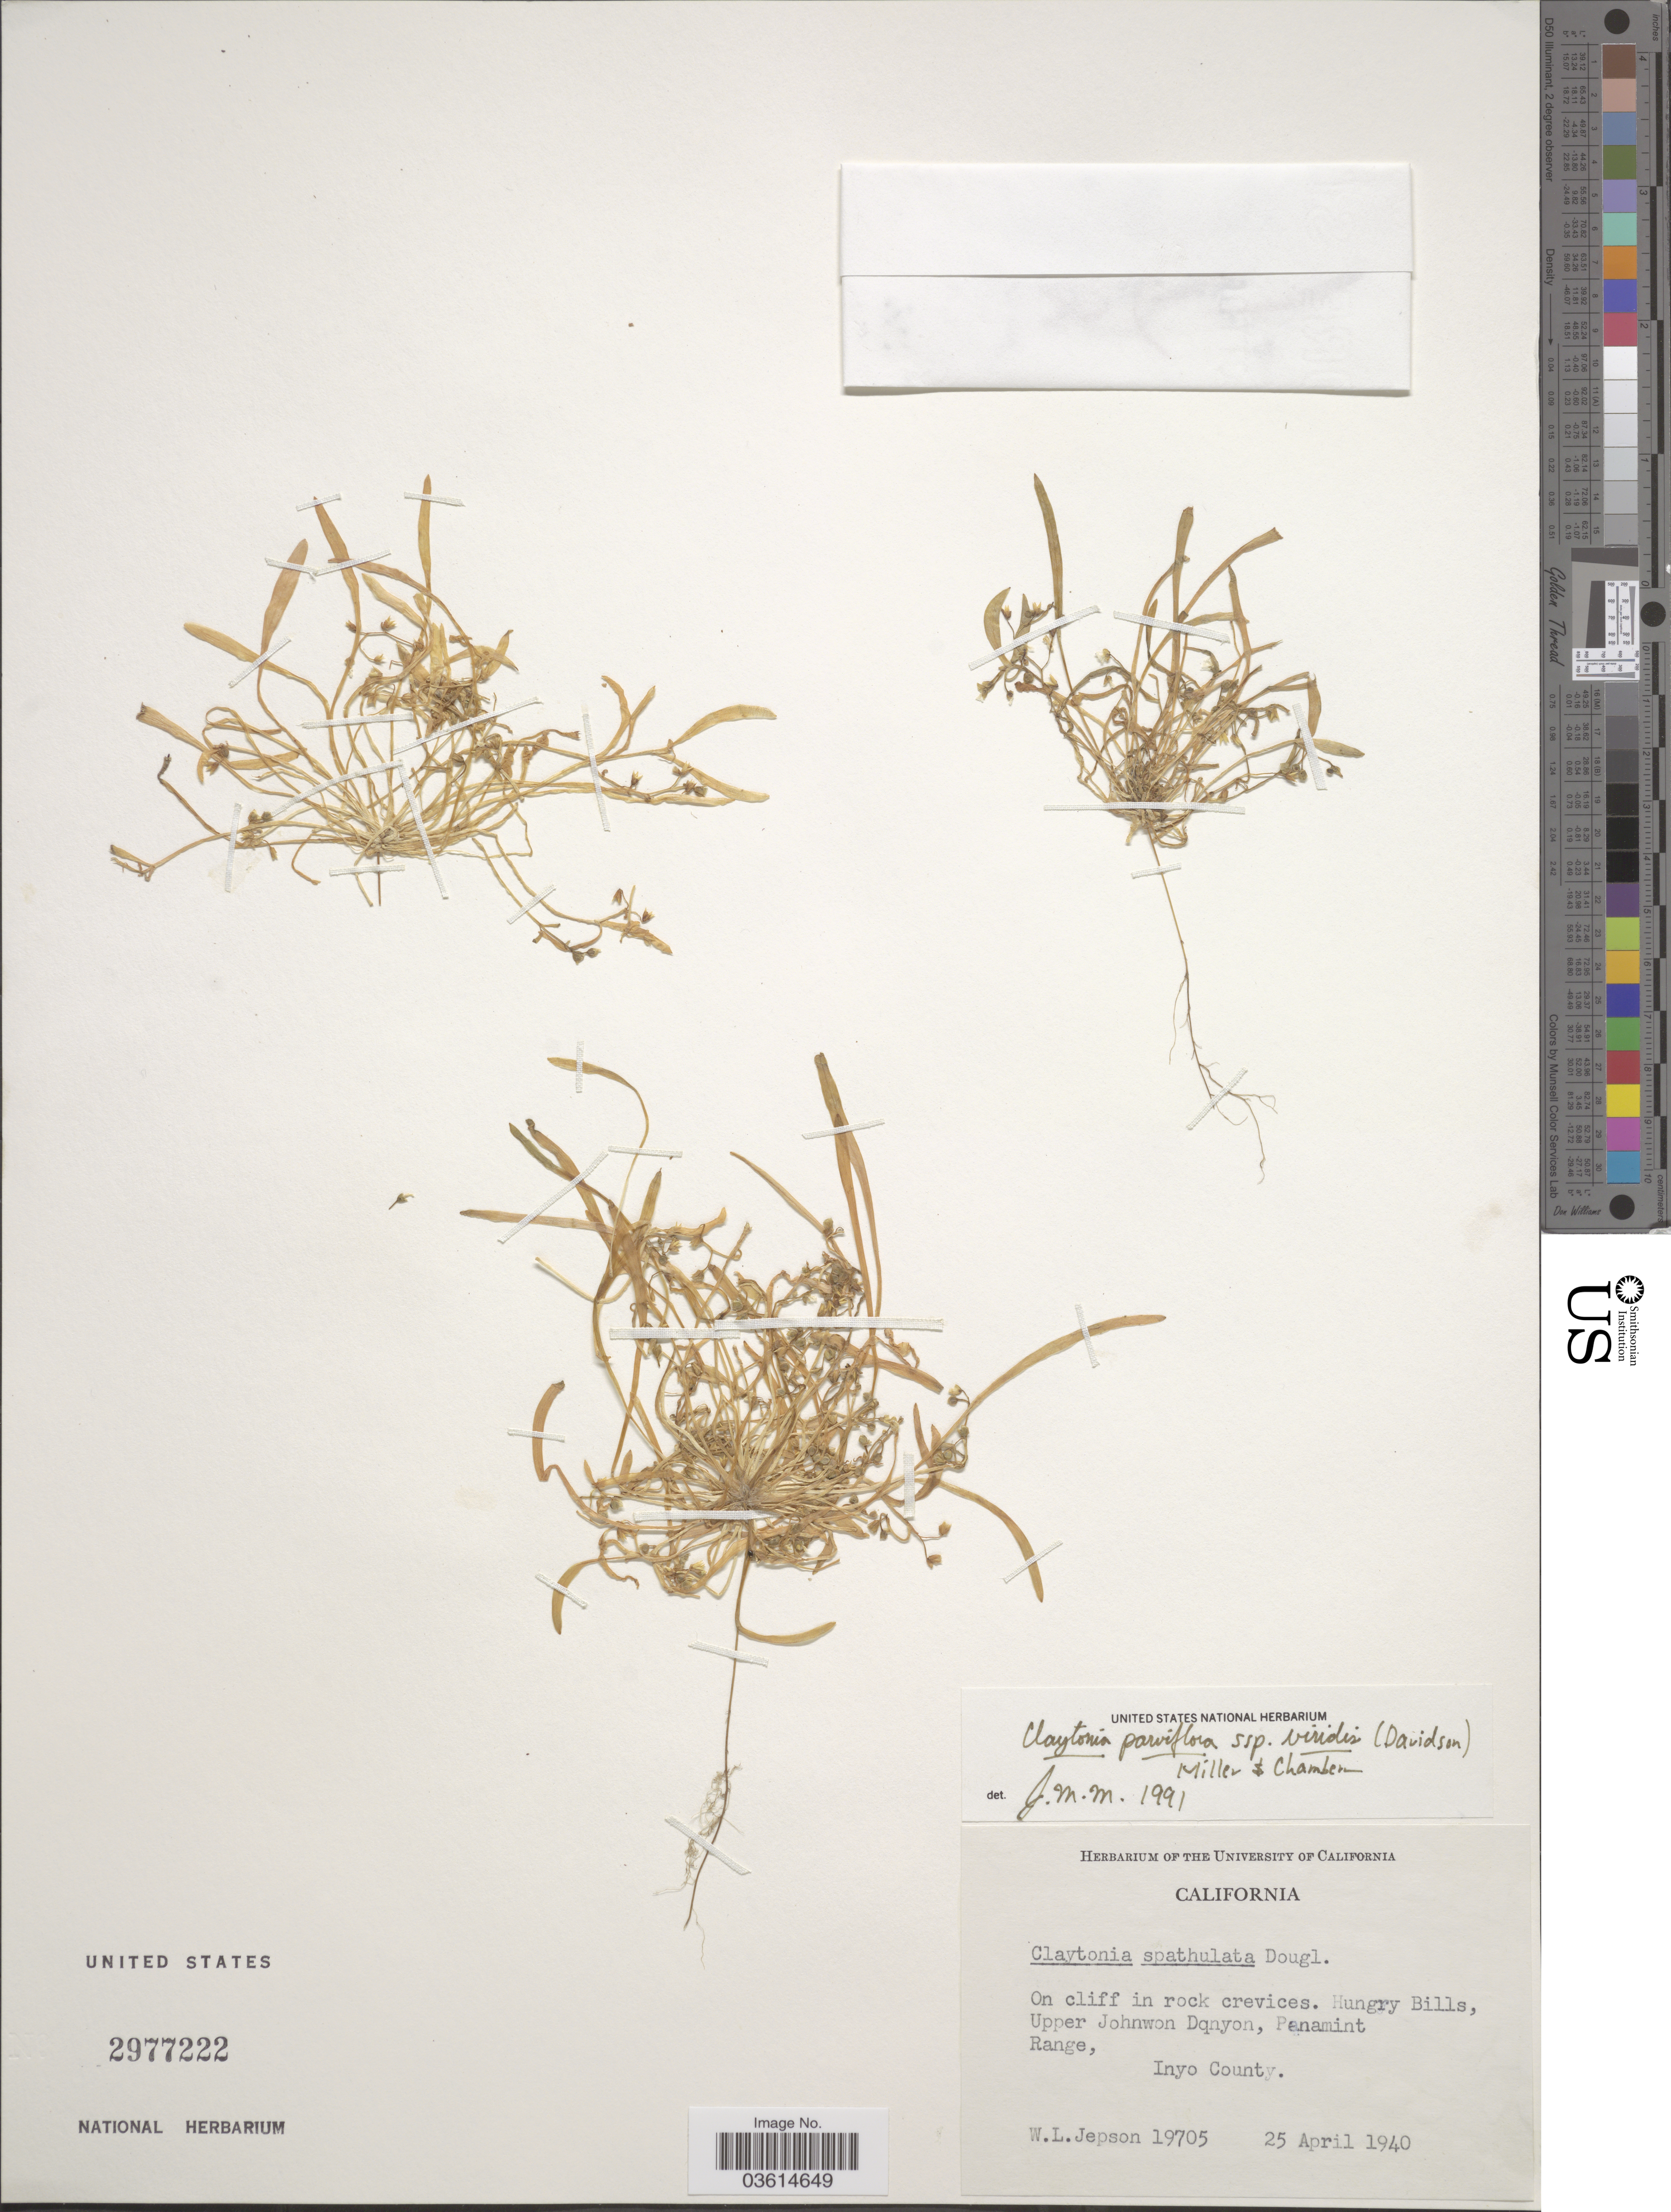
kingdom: Plantae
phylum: Tracheophyta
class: Magnoliopsida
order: Caryophyllales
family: Montiaceae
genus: Claytonia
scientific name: Claytonia parviflora subsp. viridis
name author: (Davidson) John M. Mill. & K.L. Chambers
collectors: W. L. Jepson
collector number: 19705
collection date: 1940-04-25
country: United States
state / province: California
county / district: Inyo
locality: Hungry Bills, Upper Johnwon Dqnyon, Panamint Range, Inyo County.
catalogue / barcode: US 2977222